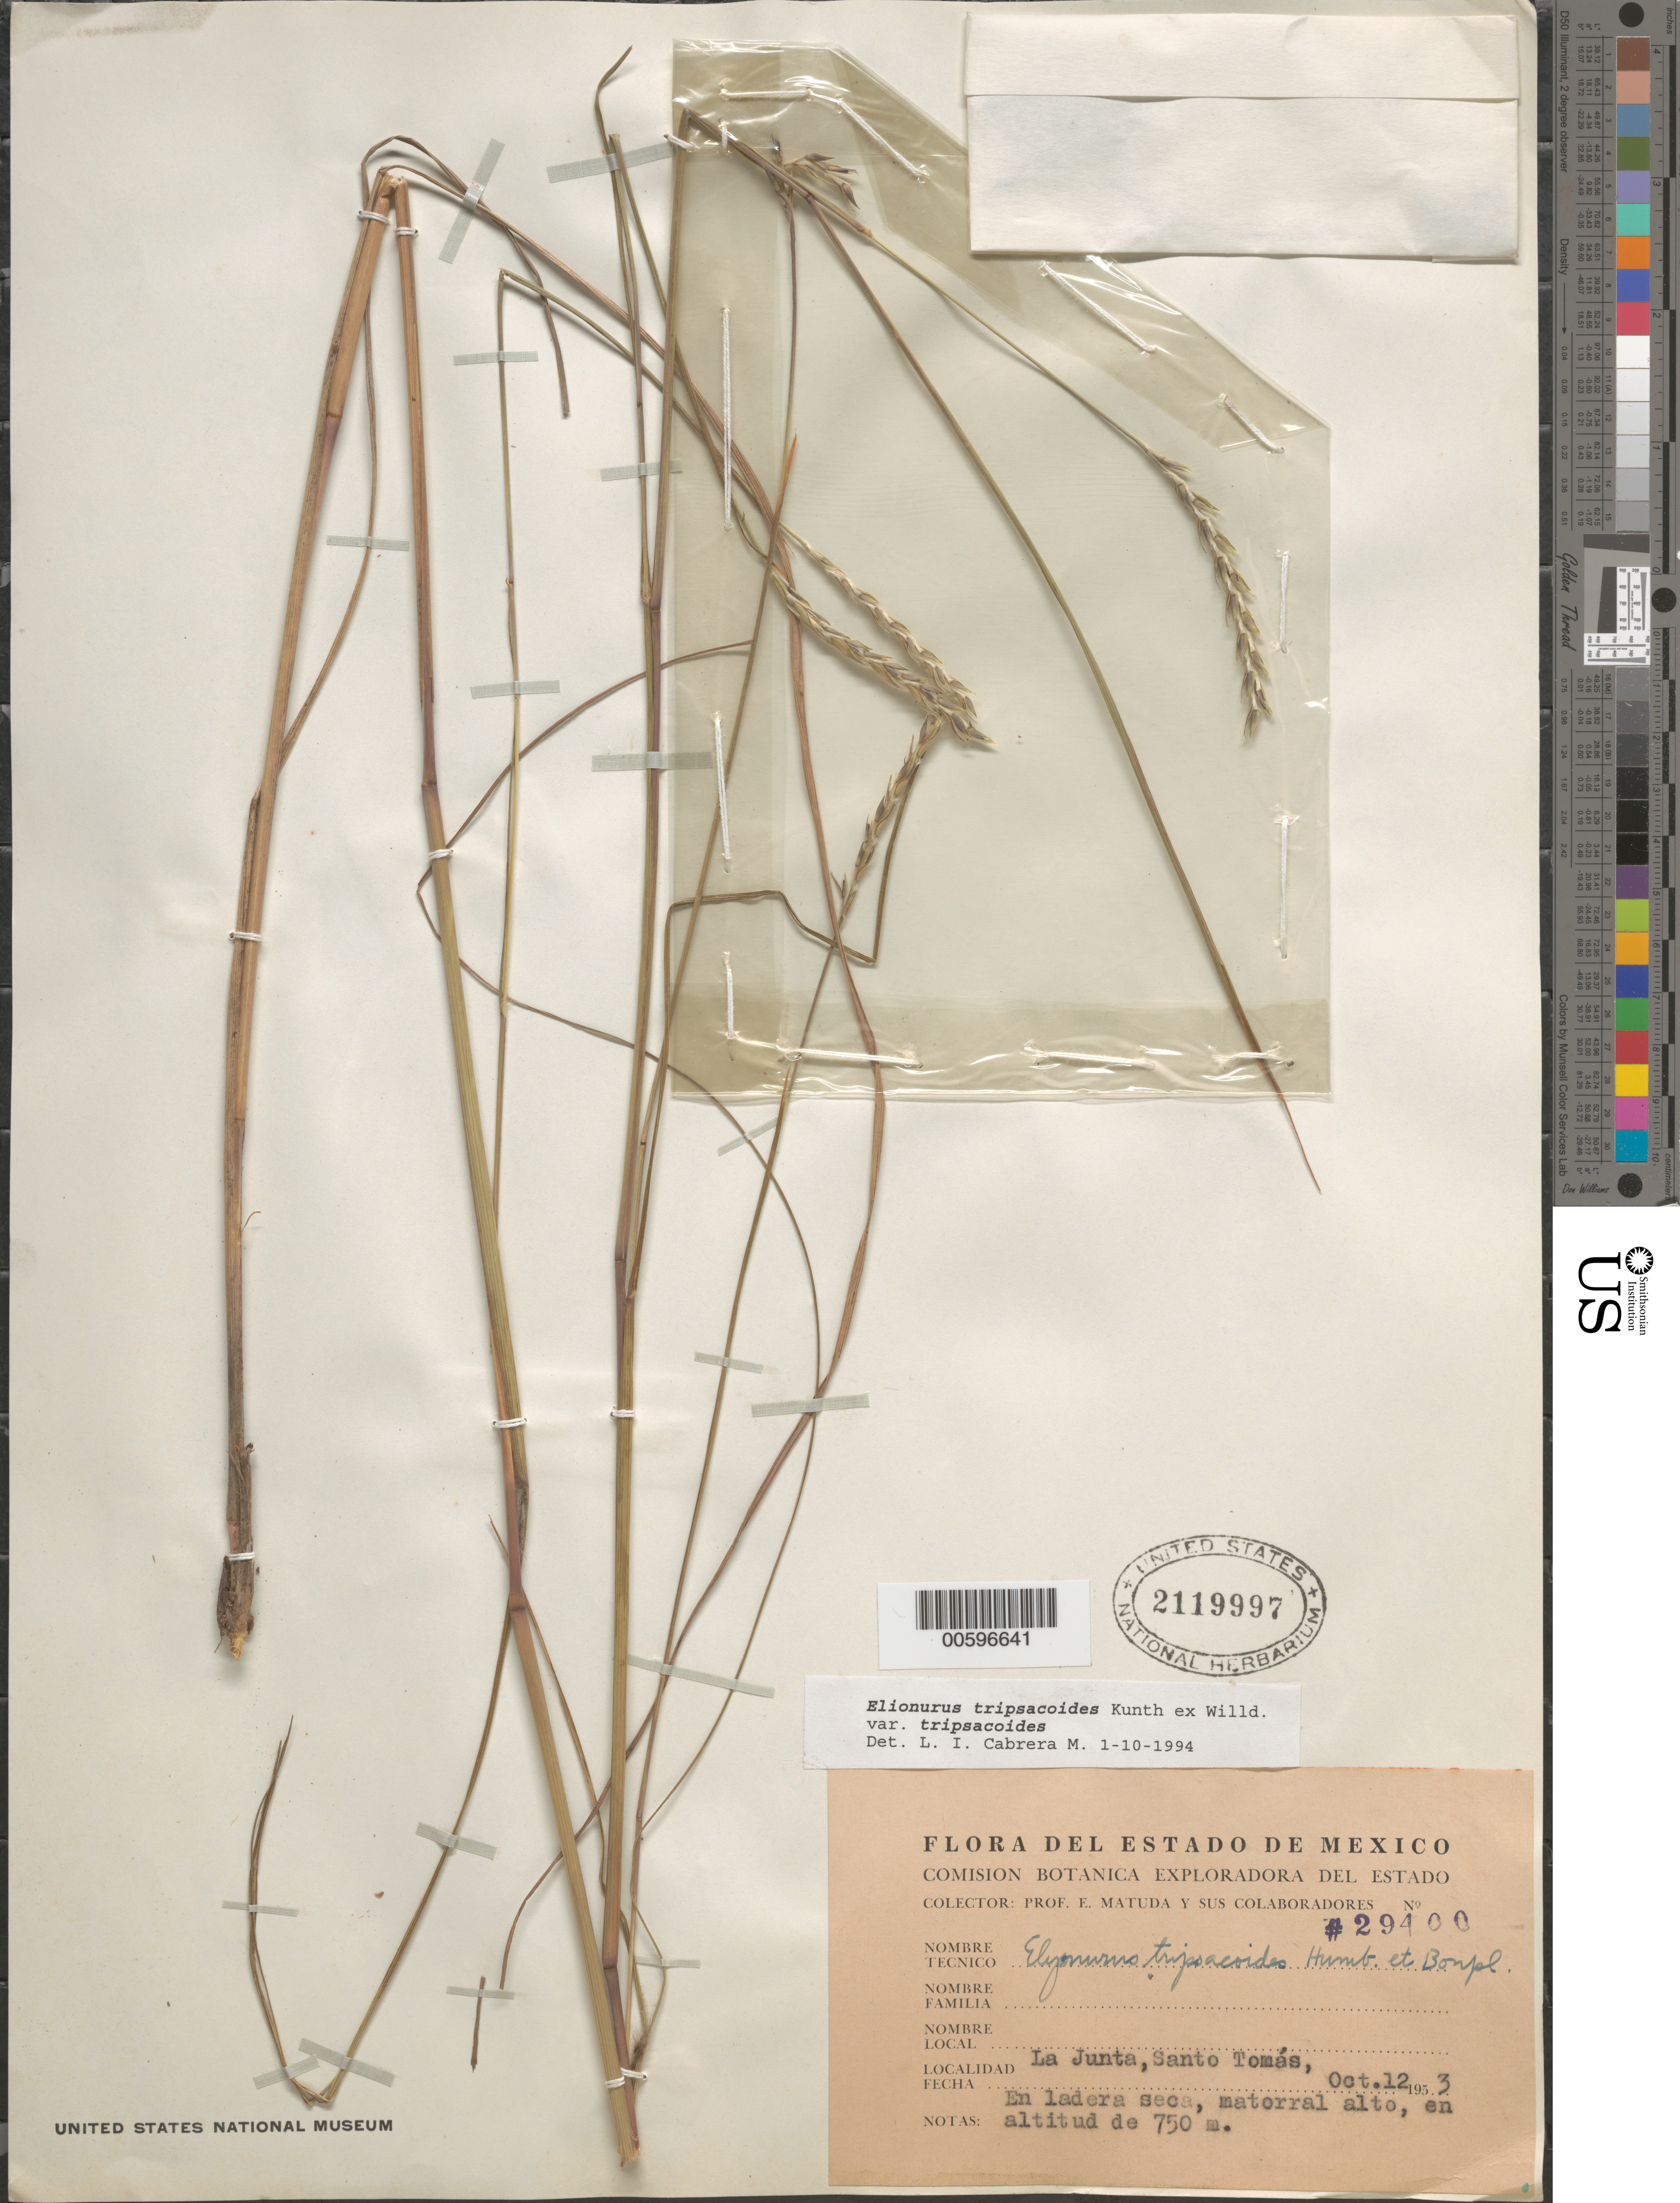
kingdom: Plantae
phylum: Tracheophyta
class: Liliopsida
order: Poales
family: Poaceae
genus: Elionurus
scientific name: Elionurus tripsacoides var. tripsacoides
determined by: Cabrera M., L. I.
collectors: E. Matuda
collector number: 29400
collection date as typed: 12 Oct 1953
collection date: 1953-10-12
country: Mexico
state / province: México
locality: La Junta, Santo Tomßs, En ladera seca, matorral alto.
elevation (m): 750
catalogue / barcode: US 2119997